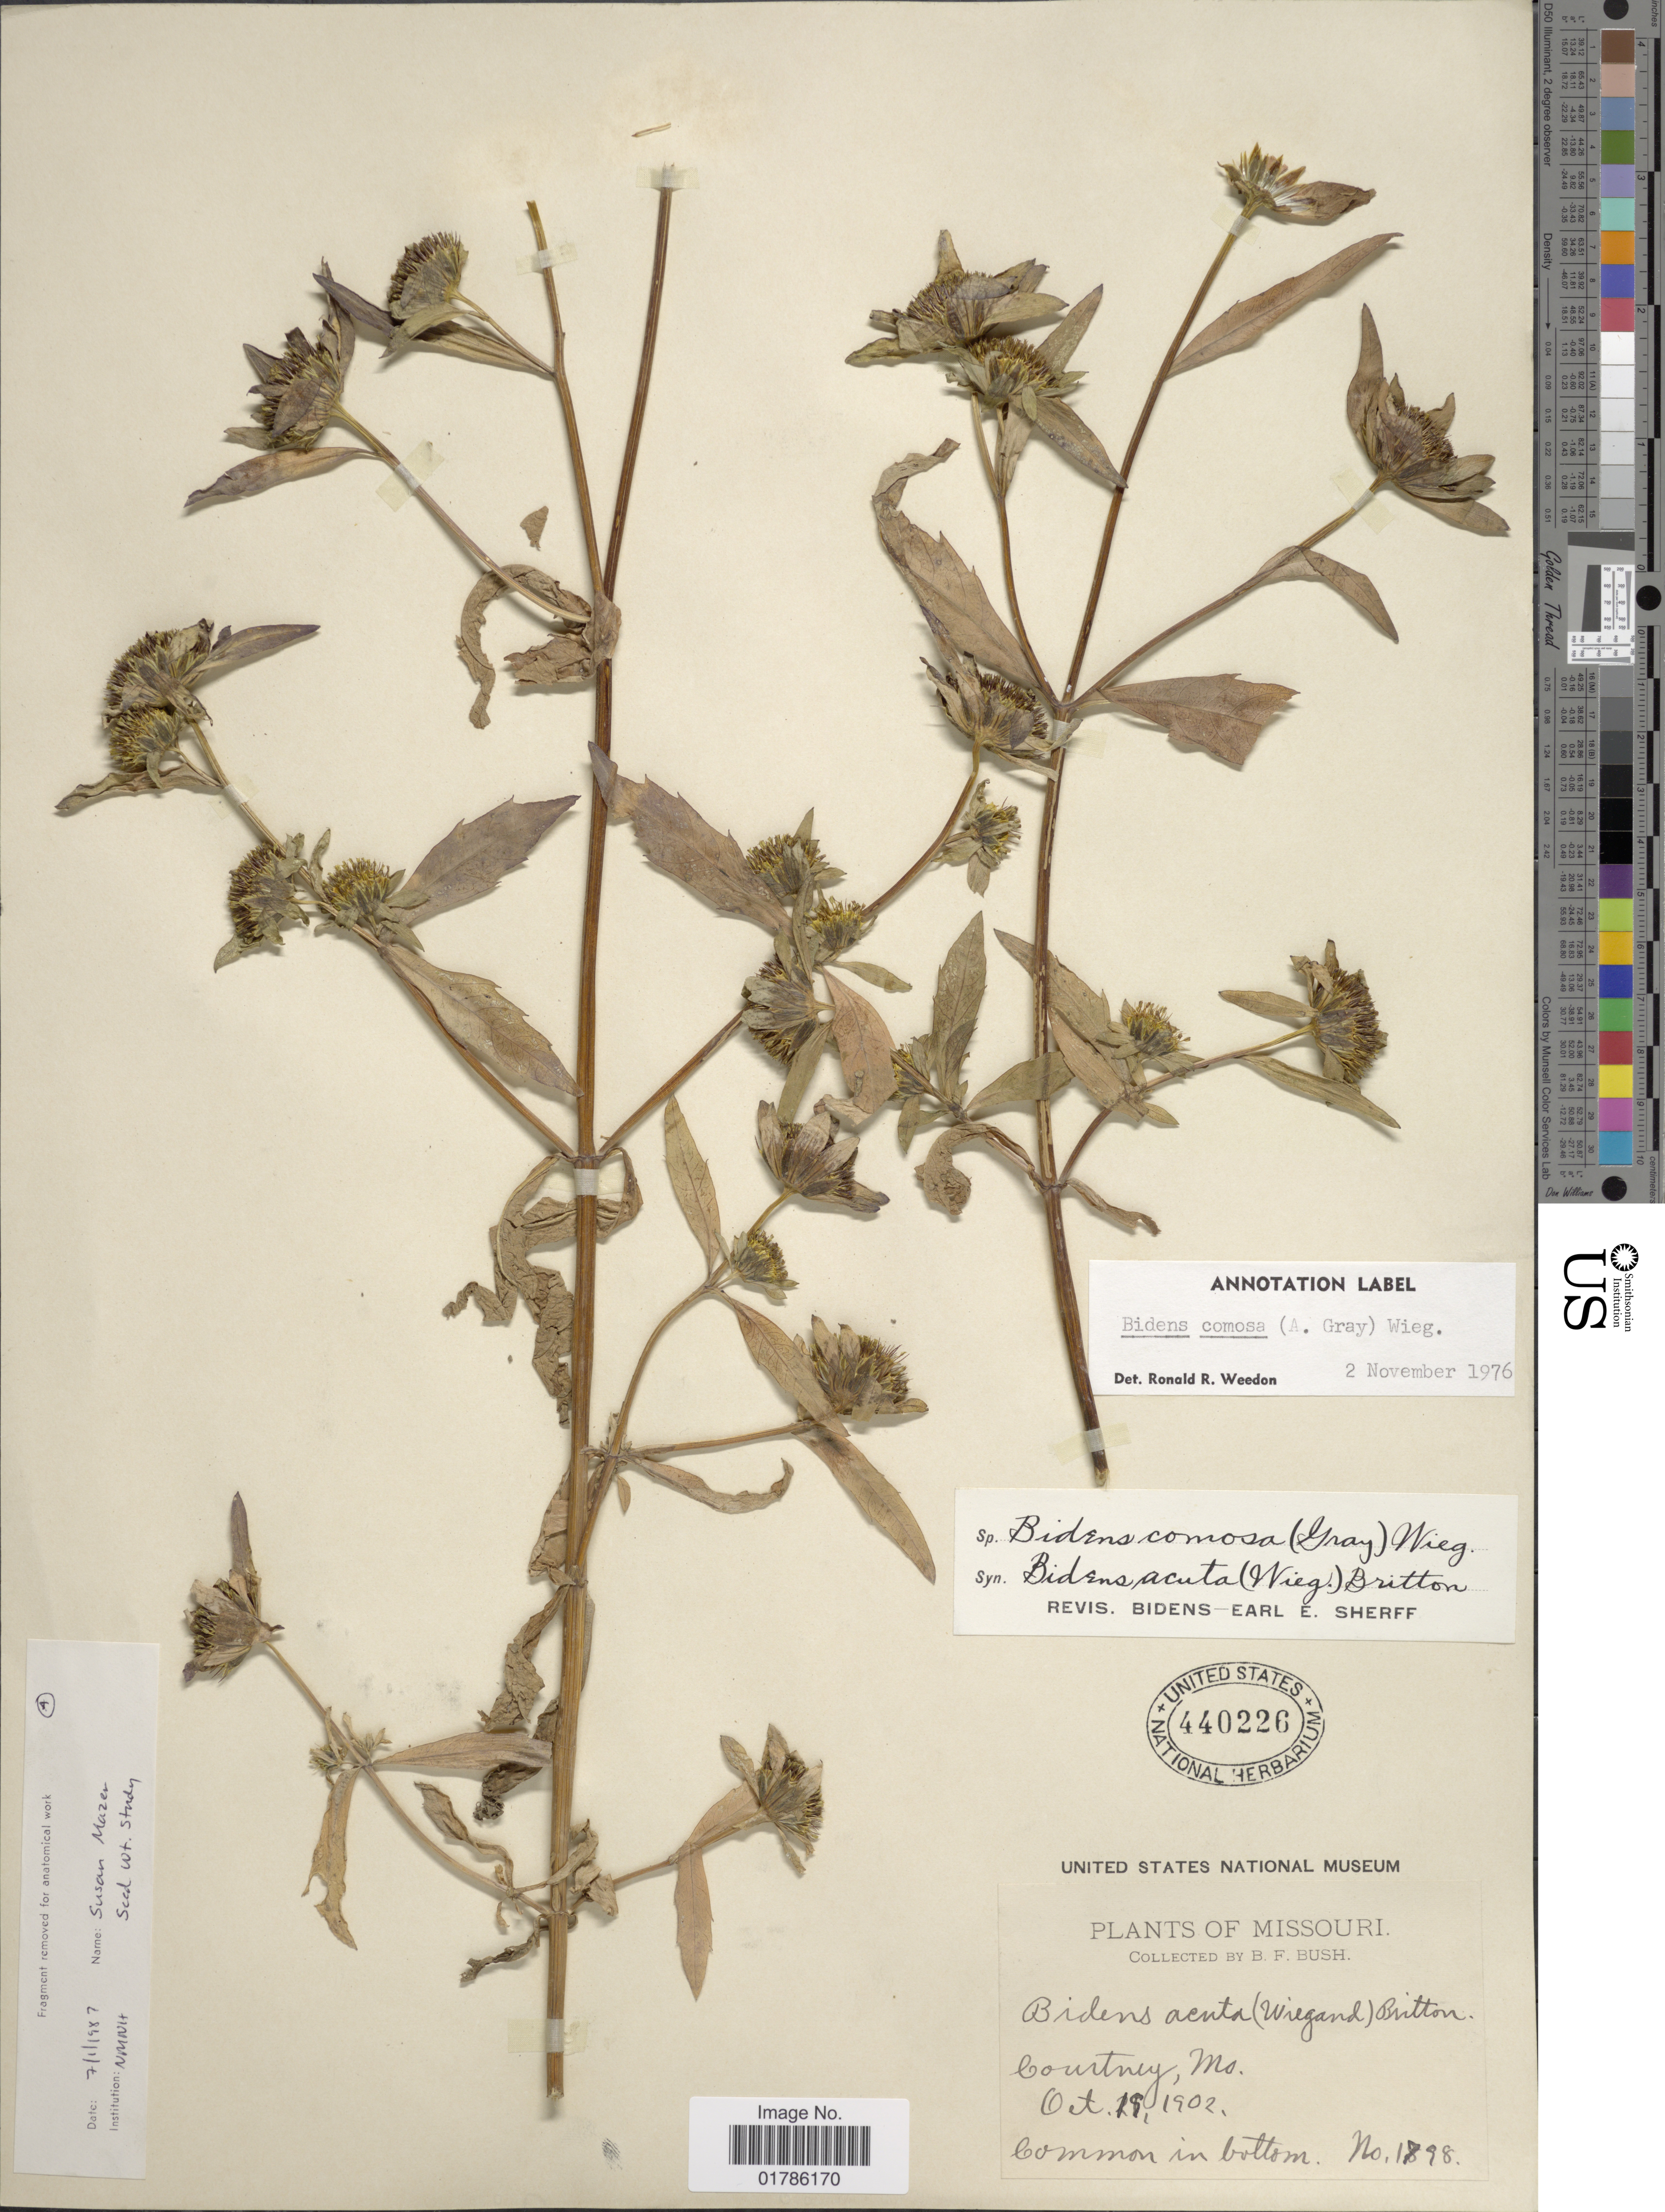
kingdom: Plantae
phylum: Tracheophyta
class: Magnoliopsida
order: Asterales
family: Asteraceae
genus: Bidens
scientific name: Bidens comosa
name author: (A. Gray) Wiegand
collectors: B. F. Bush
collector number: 1798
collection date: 1902-10-19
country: United States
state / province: Missouri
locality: Courtney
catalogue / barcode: US 440226